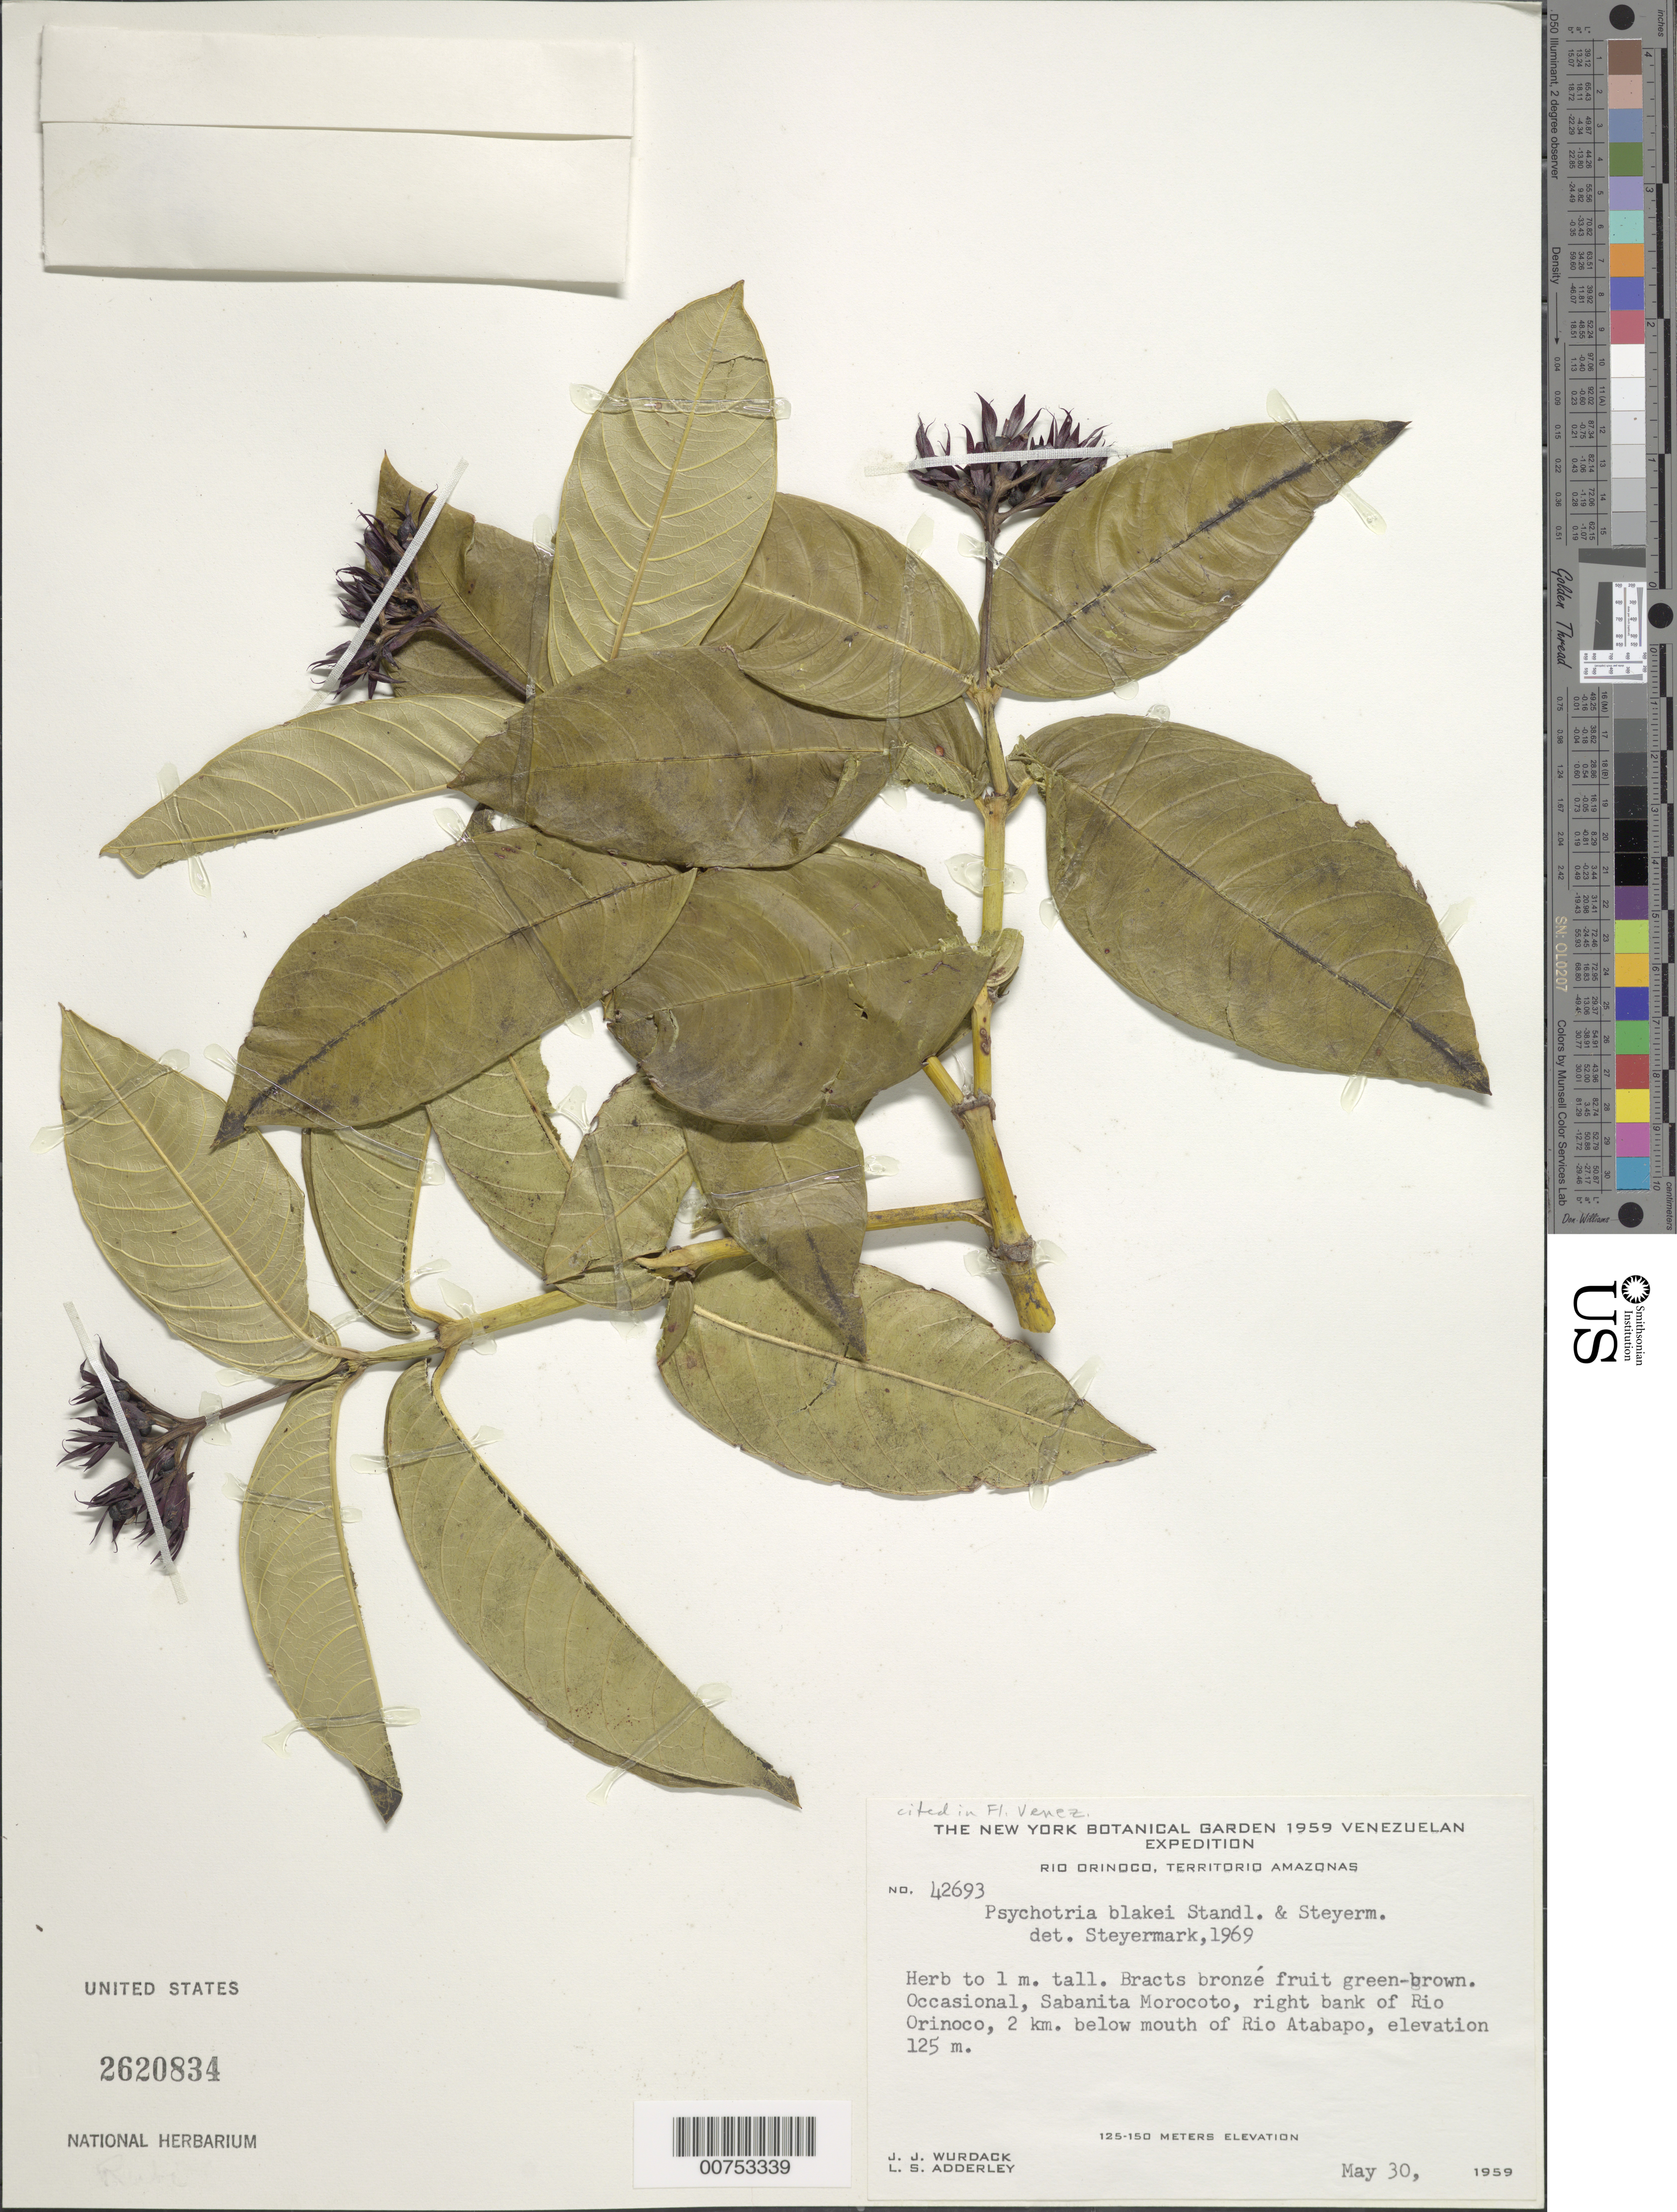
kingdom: Plantae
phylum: Tracheophyta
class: Magnoliopsida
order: Gentianales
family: Rubiaceae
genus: Psychotria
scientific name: Psychotria blakei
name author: Standl. & Steyerm.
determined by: Steyermark, Julian A., (VEN)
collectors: J. J. Wurdack & L. S. Adderley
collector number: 42693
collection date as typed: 30-May-59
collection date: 1959-05-30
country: Venezuela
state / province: Amazonas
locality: Río Orinoco, right bank; Sabanita Morocoto, 2 km below mouth of Río Atabapo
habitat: Riverbank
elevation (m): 125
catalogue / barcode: US 2620834